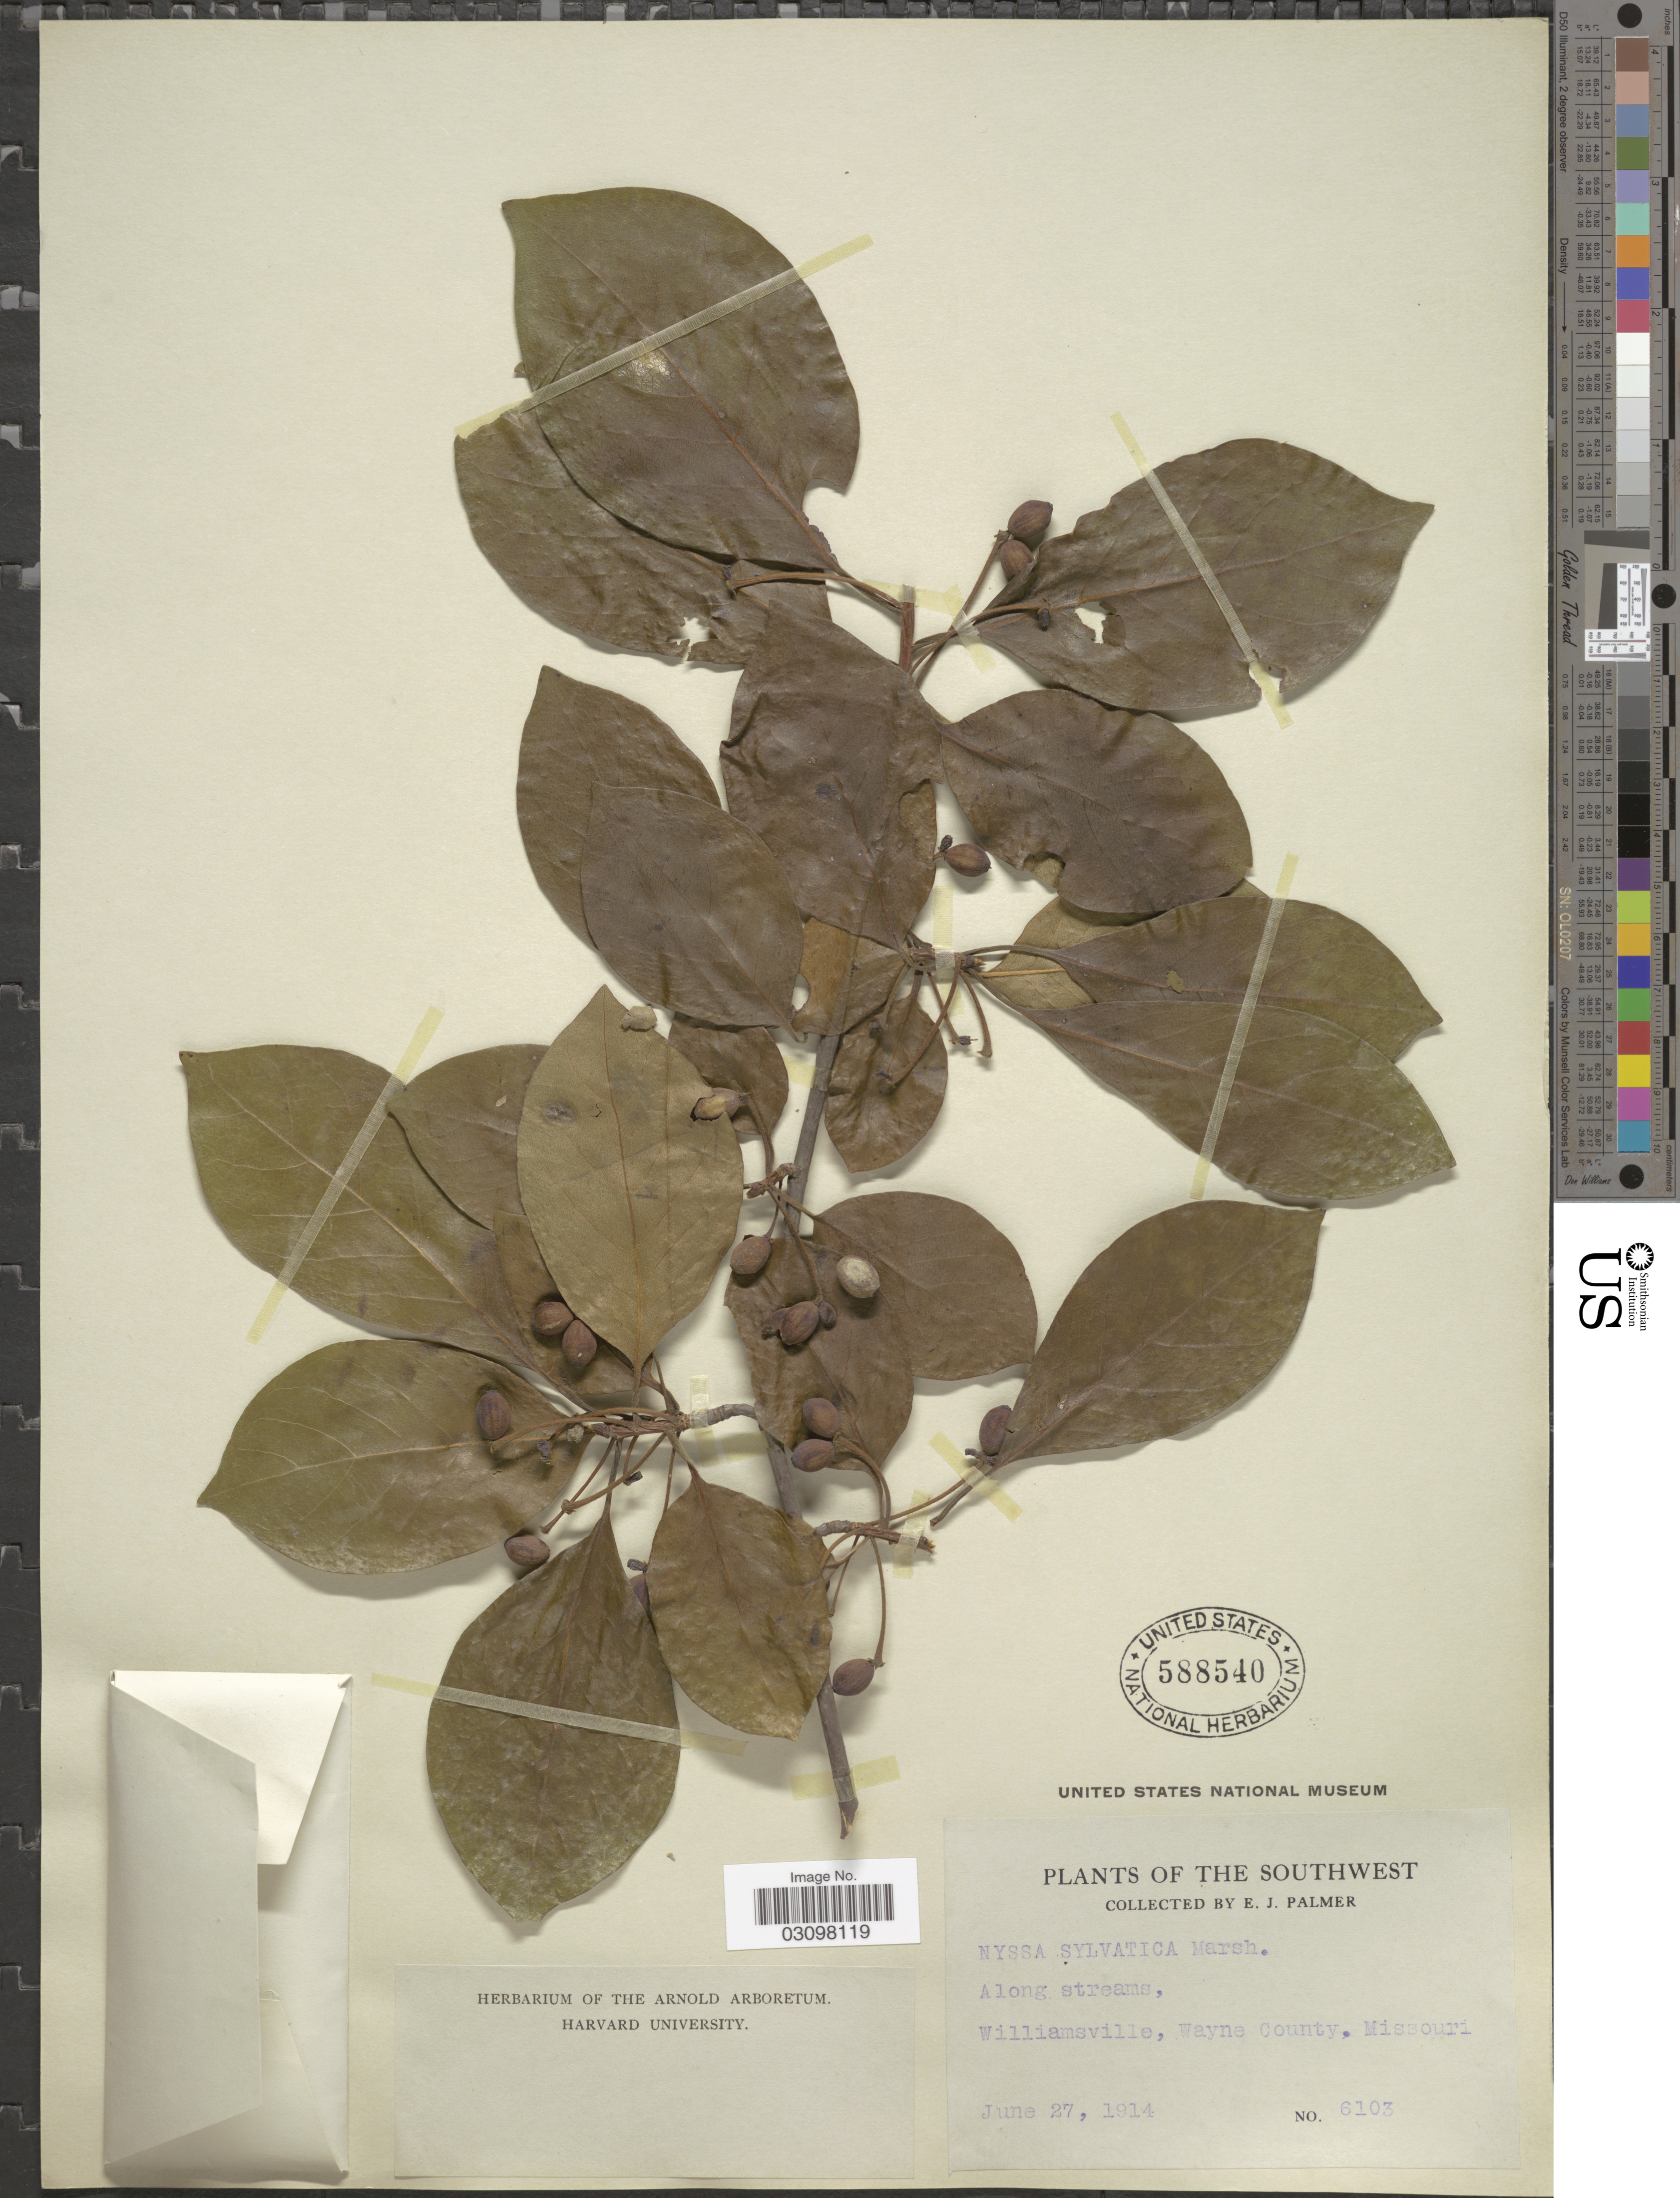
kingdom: Plantae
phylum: Tracheophyta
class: Magnoliopsida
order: Cornales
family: Nyssaceae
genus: Nyssa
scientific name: Nyssa sylvatica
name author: Marshall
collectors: E. J. Palmer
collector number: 6103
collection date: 1914-06-27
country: United States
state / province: Missouri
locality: The Southwest. Along streams, Williamsville, Wayne County.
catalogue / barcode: US 588540